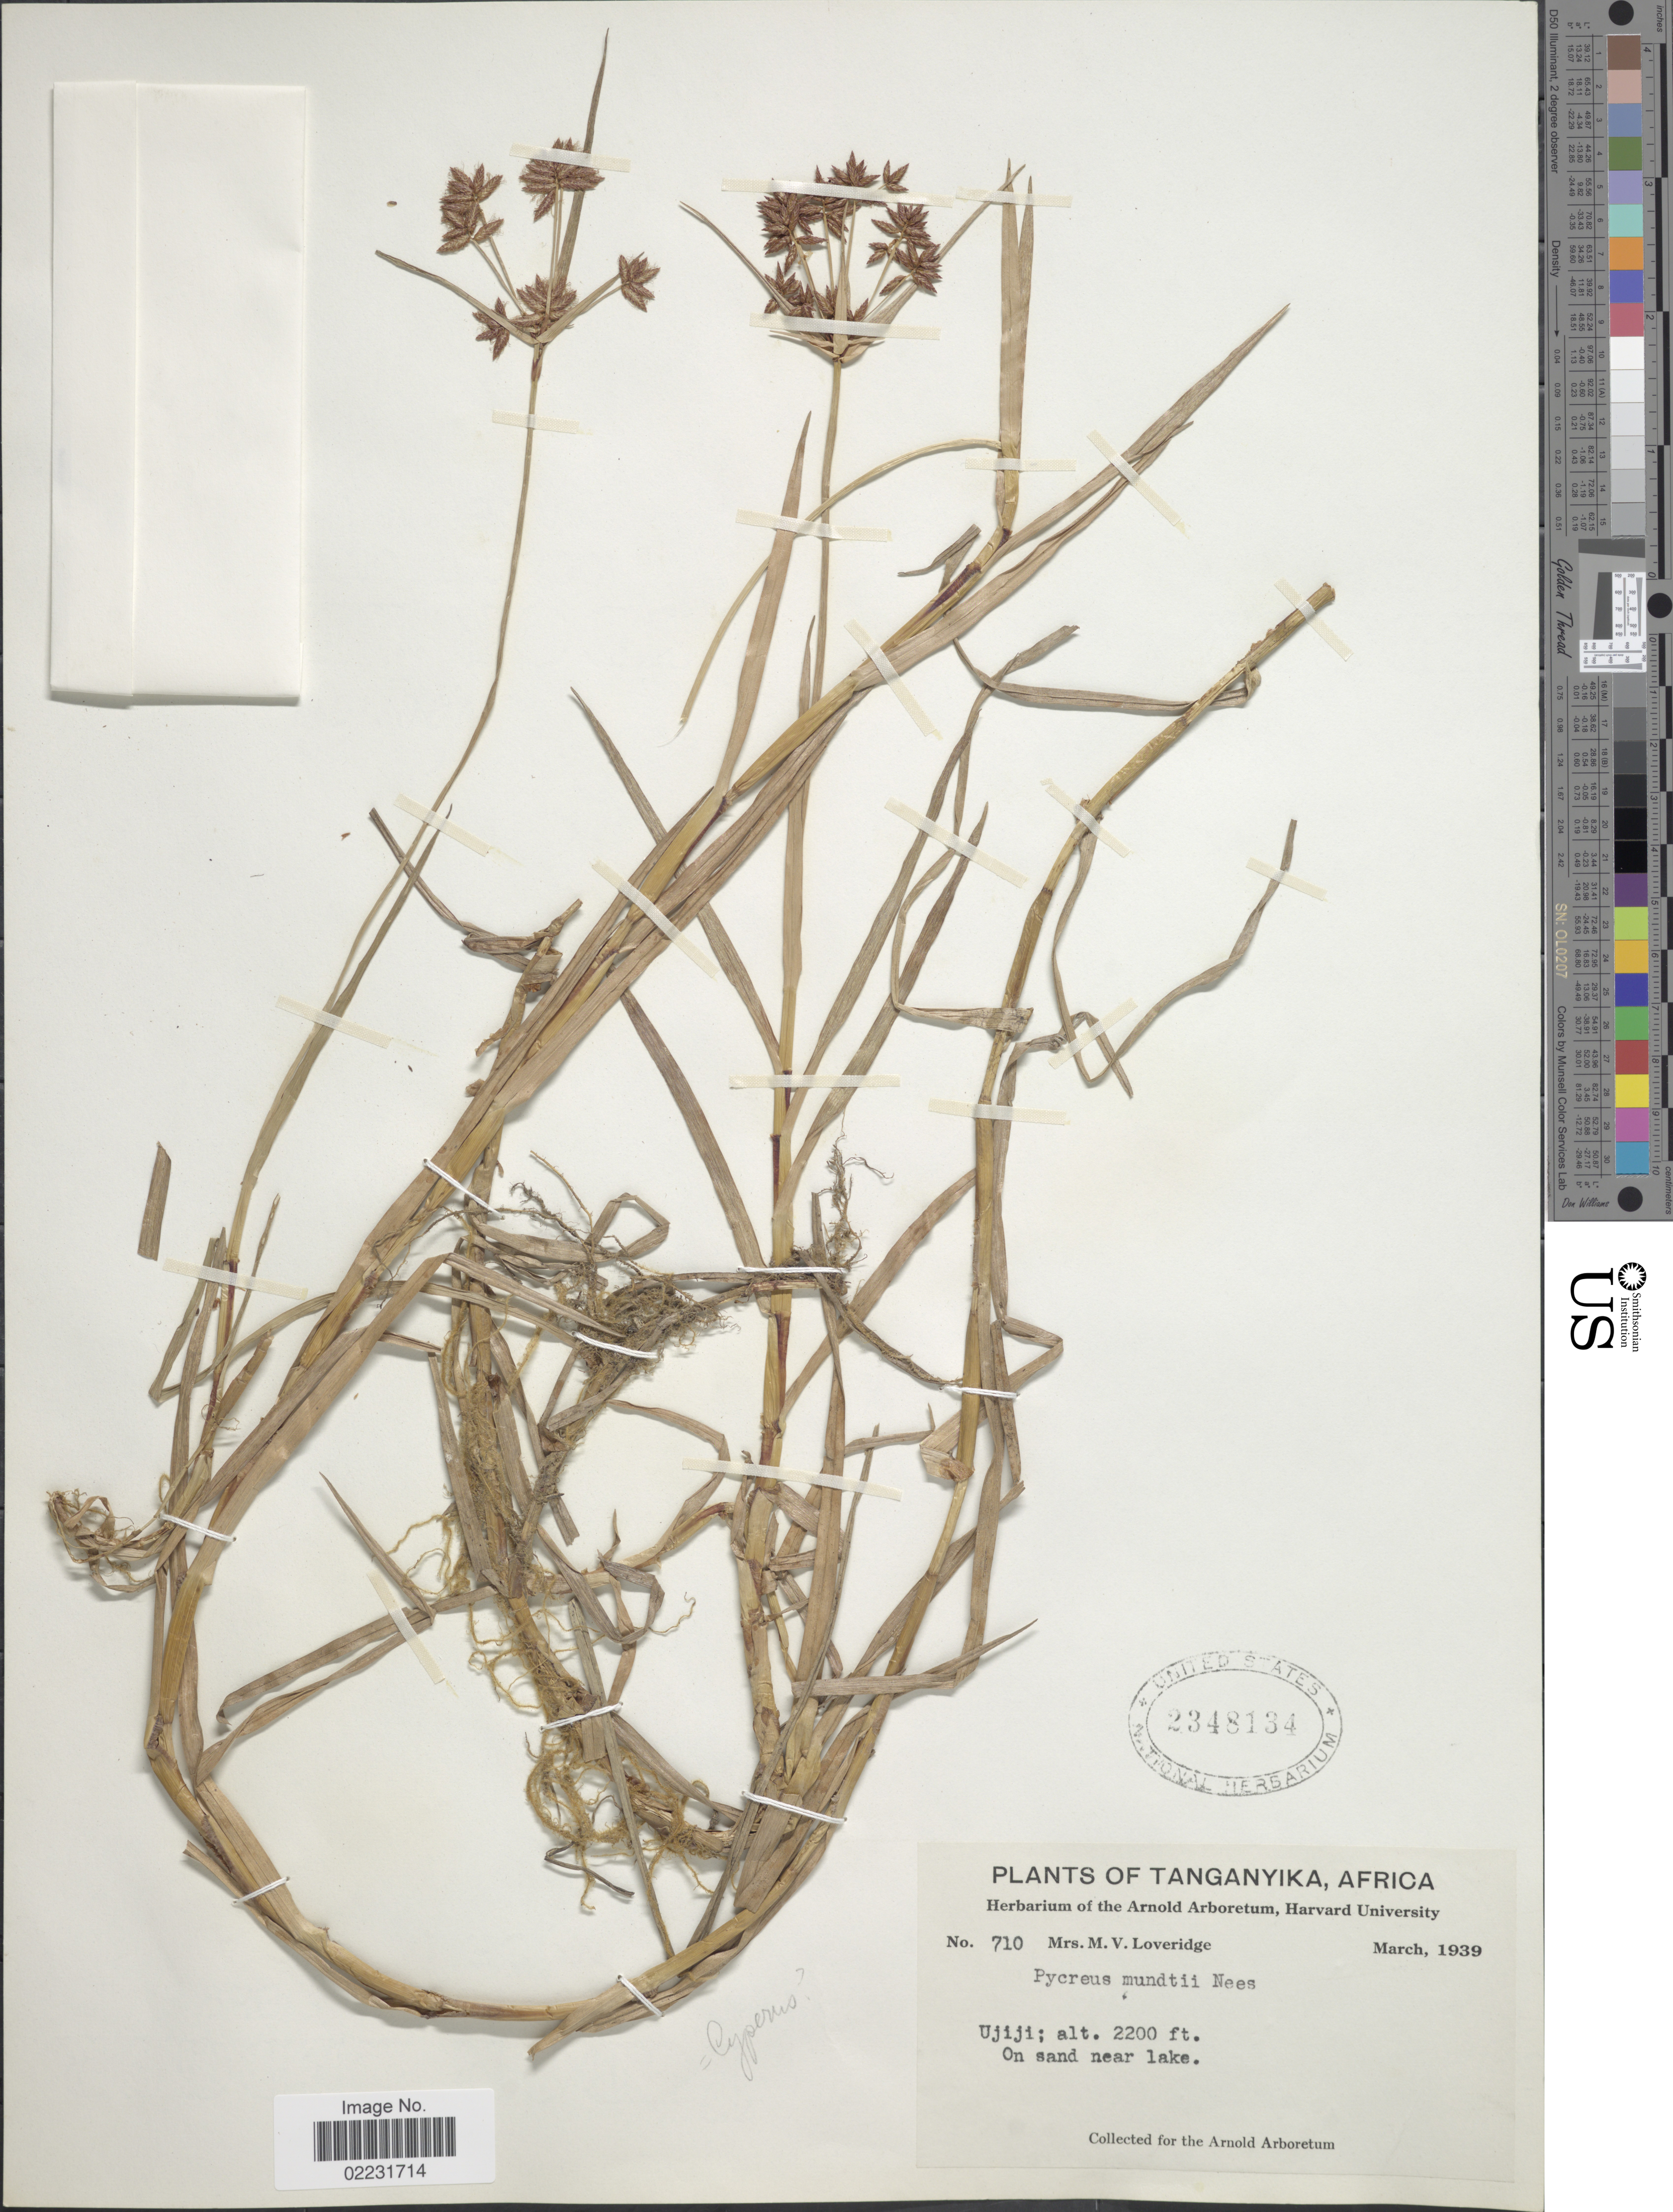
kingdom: Plantae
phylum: Tracheophyta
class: Liliopsida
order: Poales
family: Cyperaceae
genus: Cyperus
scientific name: Cyperus mundtii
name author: (Nees) Kunth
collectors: M. Loveridge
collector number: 710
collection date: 1939-03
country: Tanzania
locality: Tanganyika, Africa, Ujiji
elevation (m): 671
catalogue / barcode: US 2348134